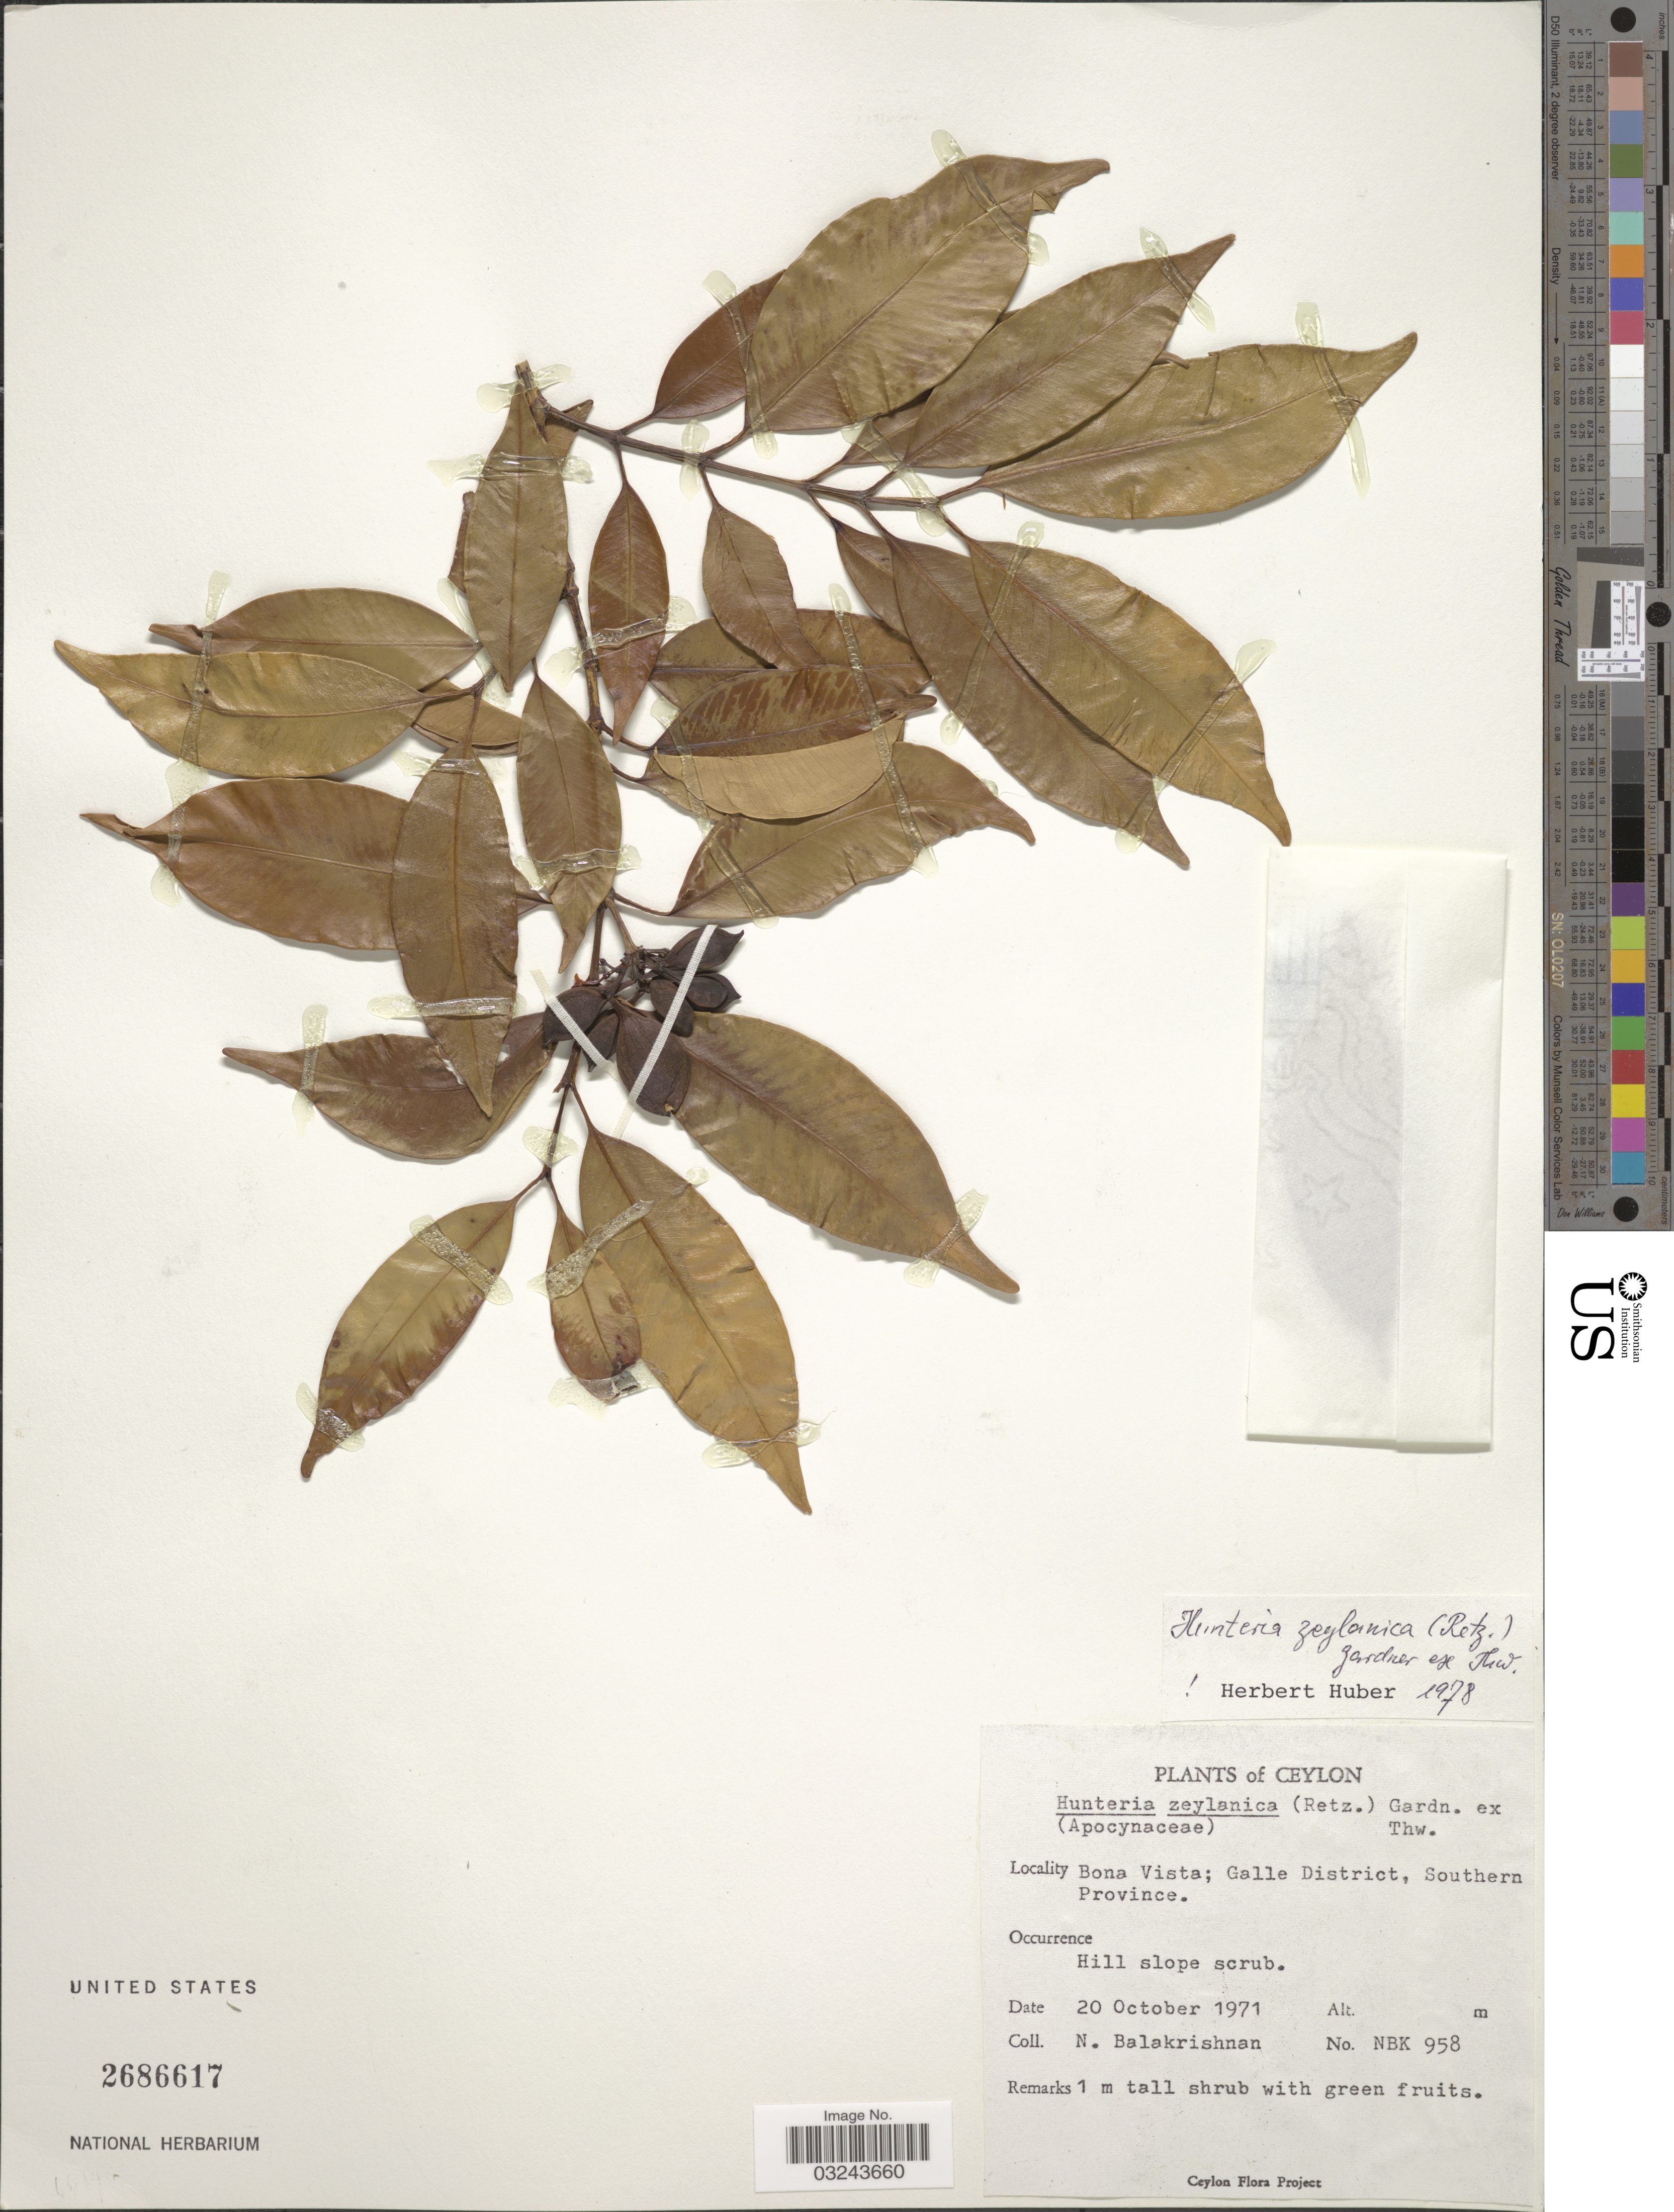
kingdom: Plantae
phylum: Tracheophyta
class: Magnoliopsida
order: Gentianales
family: Apocynaceae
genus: Hunteria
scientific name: Hunteria zeylanica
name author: (Retz.) Gardner ex Thwaites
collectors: N. Balakrishnan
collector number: NBK958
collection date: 1971-10-20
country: Sri Lanka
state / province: Southern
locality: Ceylon. Bona Vista; Galle District.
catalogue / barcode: US 2686617